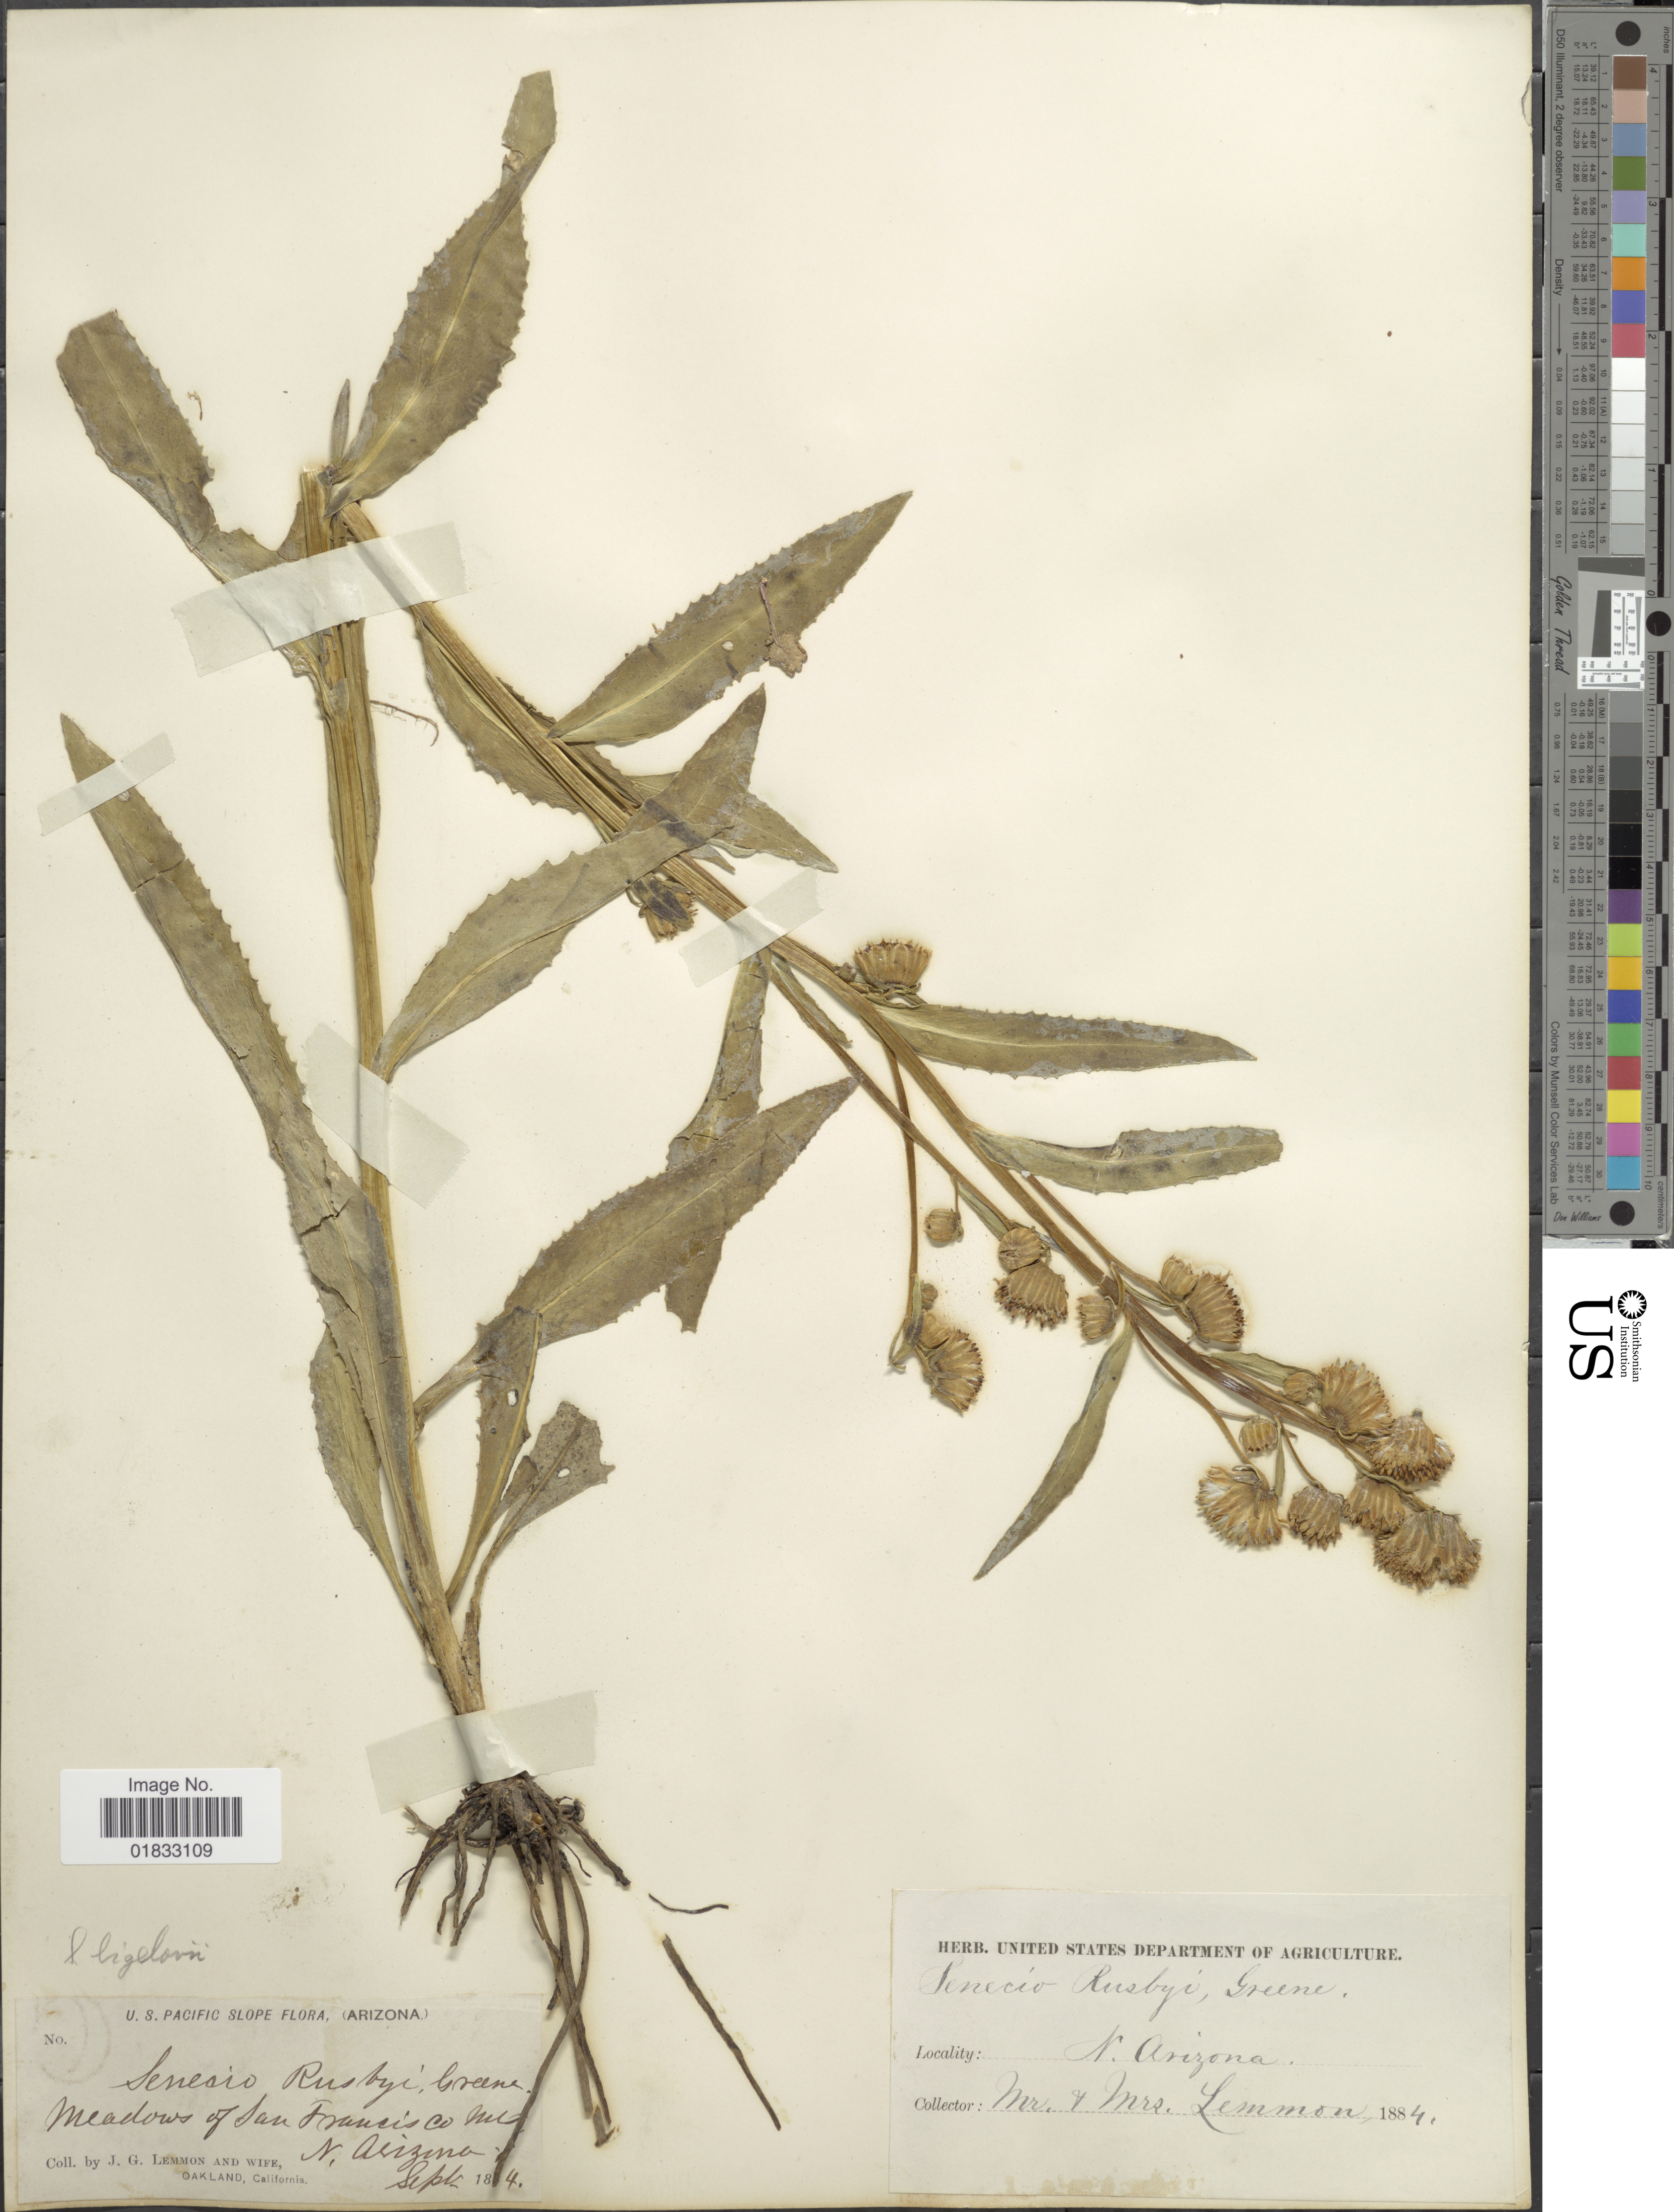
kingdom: Plantae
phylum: Tracheophyta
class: Magnoliopsida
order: Asterales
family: Asteraceae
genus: Senecio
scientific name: Senecio bigelovii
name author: A. Gray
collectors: J. Lemmon & Mrs. J. G. Lemmon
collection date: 1814-09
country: United States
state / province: Arizona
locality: Meadwos of San Francisco Mt., N Arizona